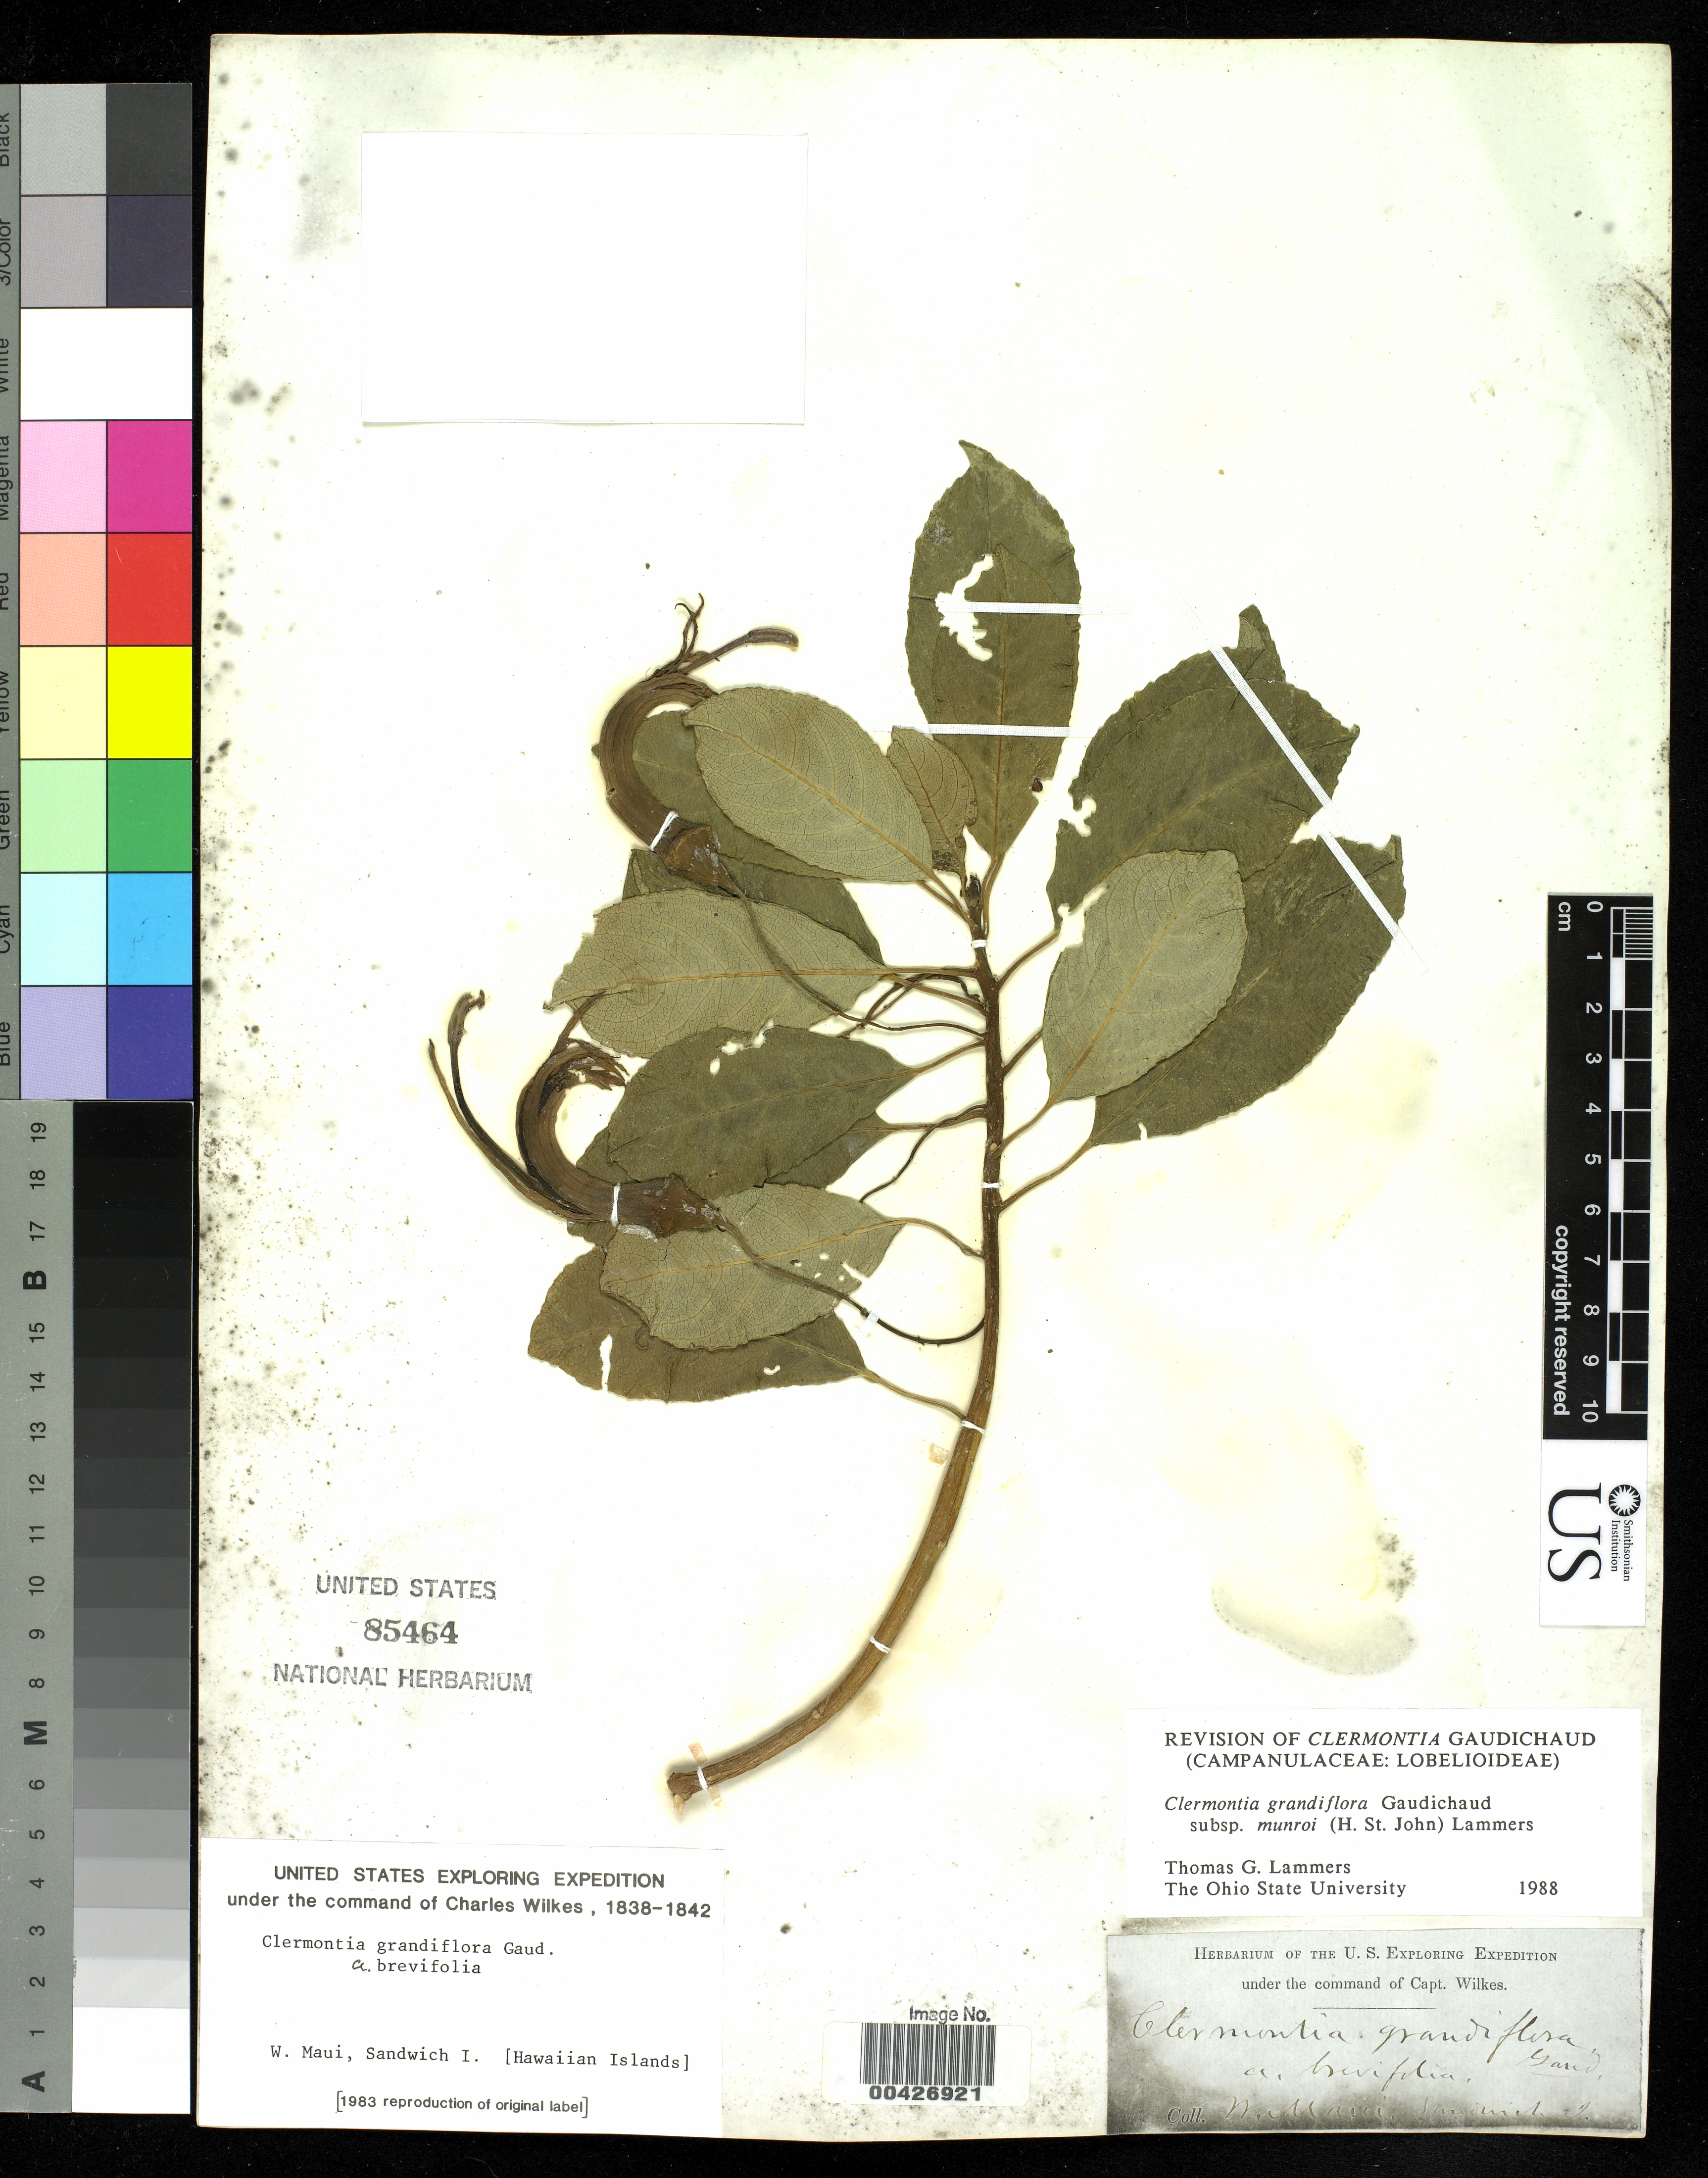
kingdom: Plantae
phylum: Tracheophyta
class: Magnoliopsida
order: Asterales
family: Campanulaceae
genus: Clermontia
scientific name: Clermontia grandiflora subsp. munroi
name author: Gaudich.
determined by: Lammers, T. G.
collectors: Wilkes Explor. Exped.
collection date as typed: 1838 to -- --- 1842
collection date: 1838/1842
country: United States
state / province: Hawaii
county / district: Maui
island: Maui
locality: W Maui.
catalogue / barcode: US 85464